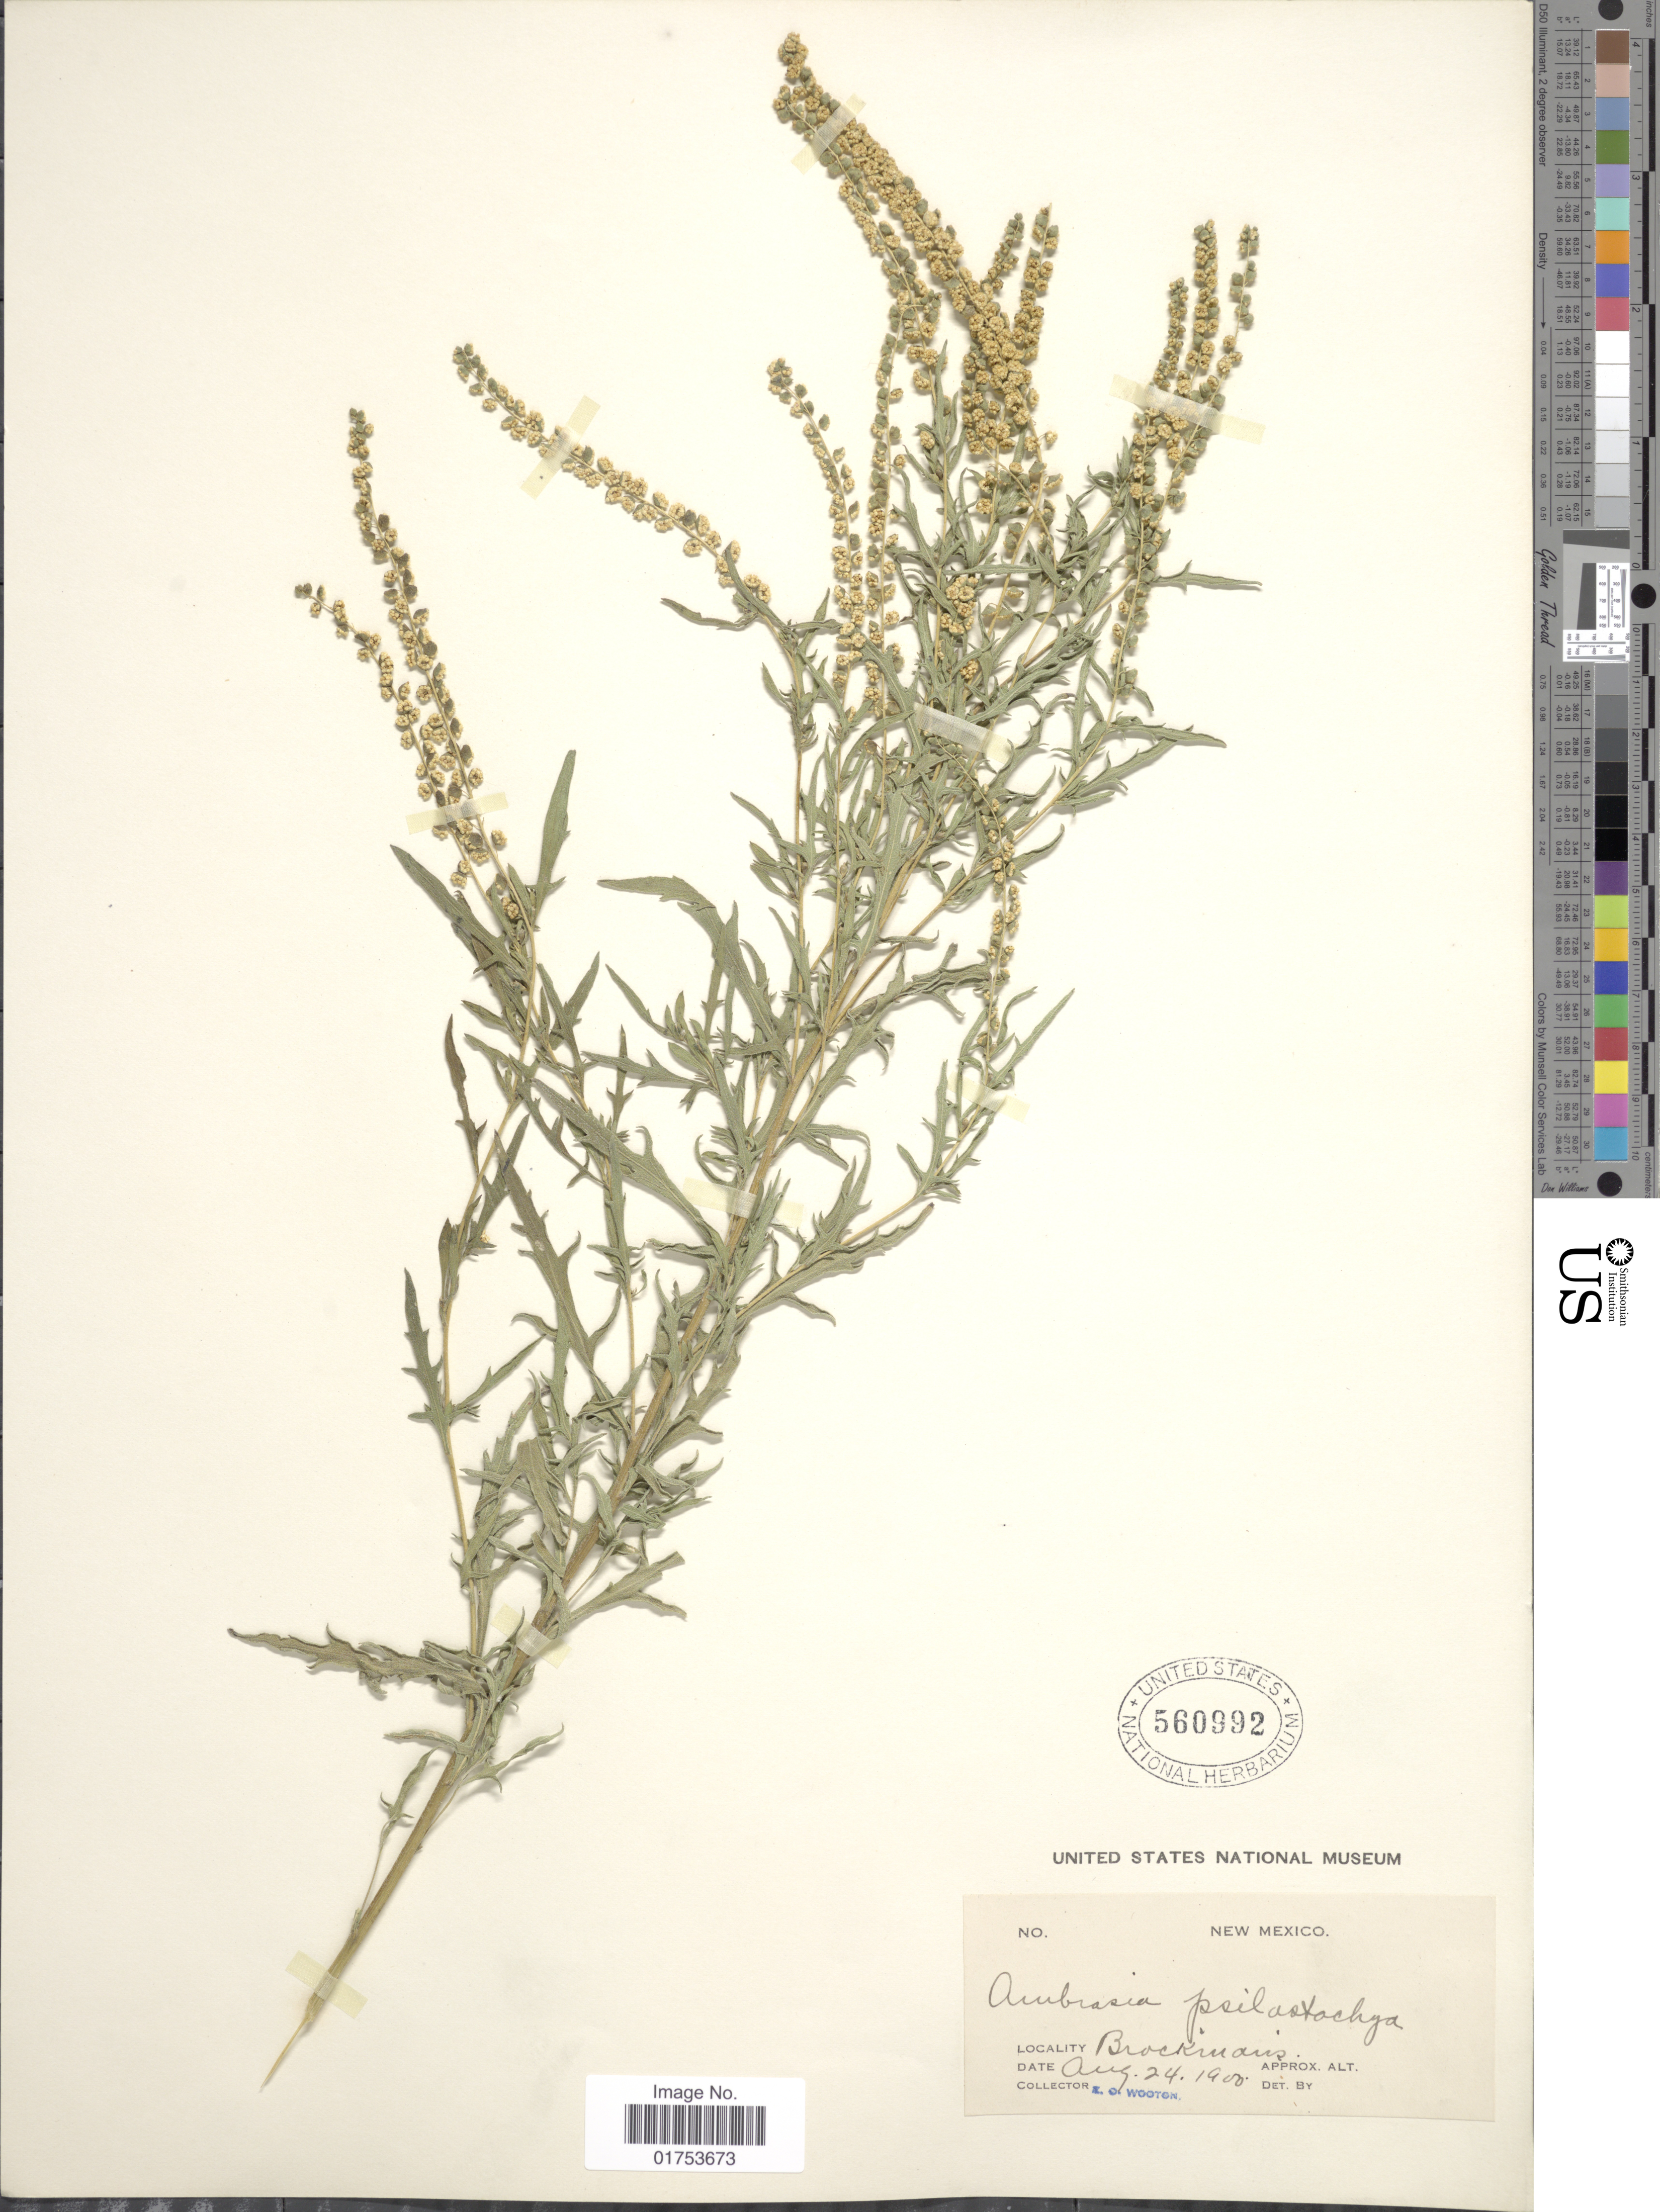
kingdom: Plantae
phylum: Tracheophyta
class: Magnoliopsida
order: Asterales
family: Asteraceae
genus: Ambrosia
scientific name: Ambrosia psilostachya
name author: DC.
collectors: E. O. Wooton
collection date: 1900-08-24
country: United States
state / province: New Mexico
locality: Brockmans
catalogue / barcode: US 560992